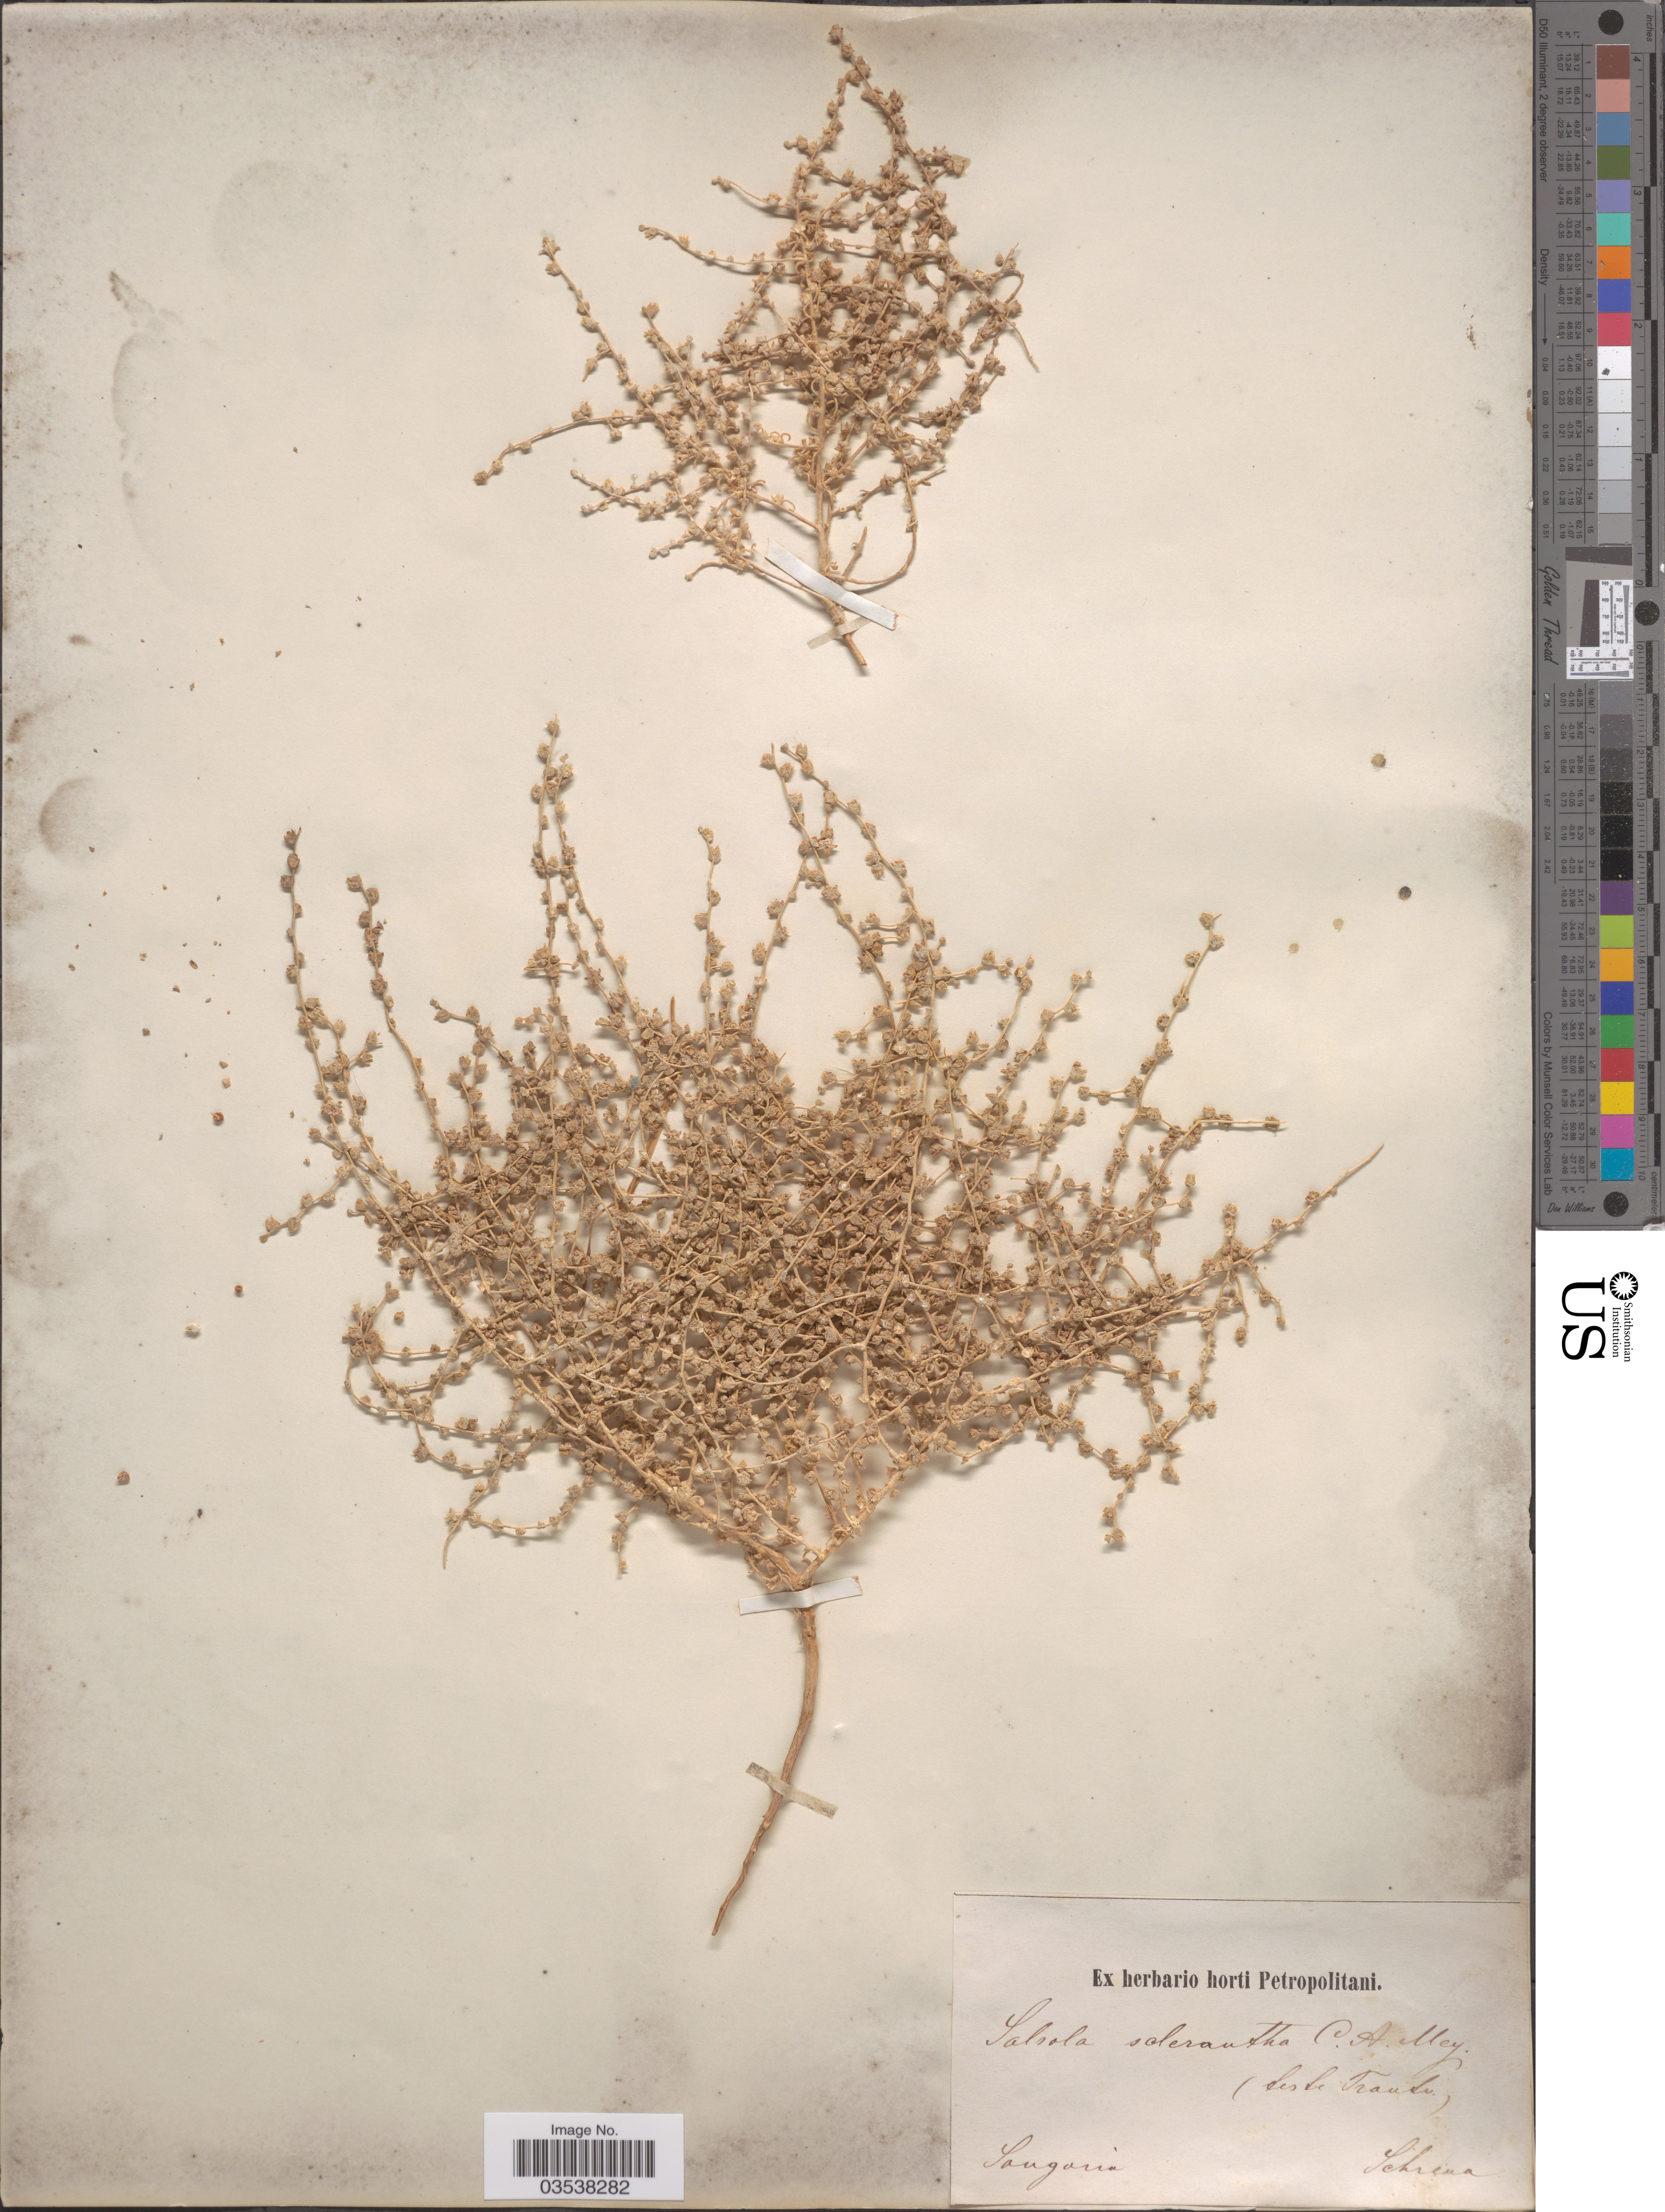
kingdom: Plantae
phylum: Tracheophyta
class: Magnoliopsida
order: Caryophyllales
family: Amaranthaceae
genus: Caroxylon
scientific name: Caroxylon scleranthum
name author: (C.A. Mey.) Akhani & Roalson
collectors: A.G. Schrenk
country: Kazakhstan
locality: Songaria.